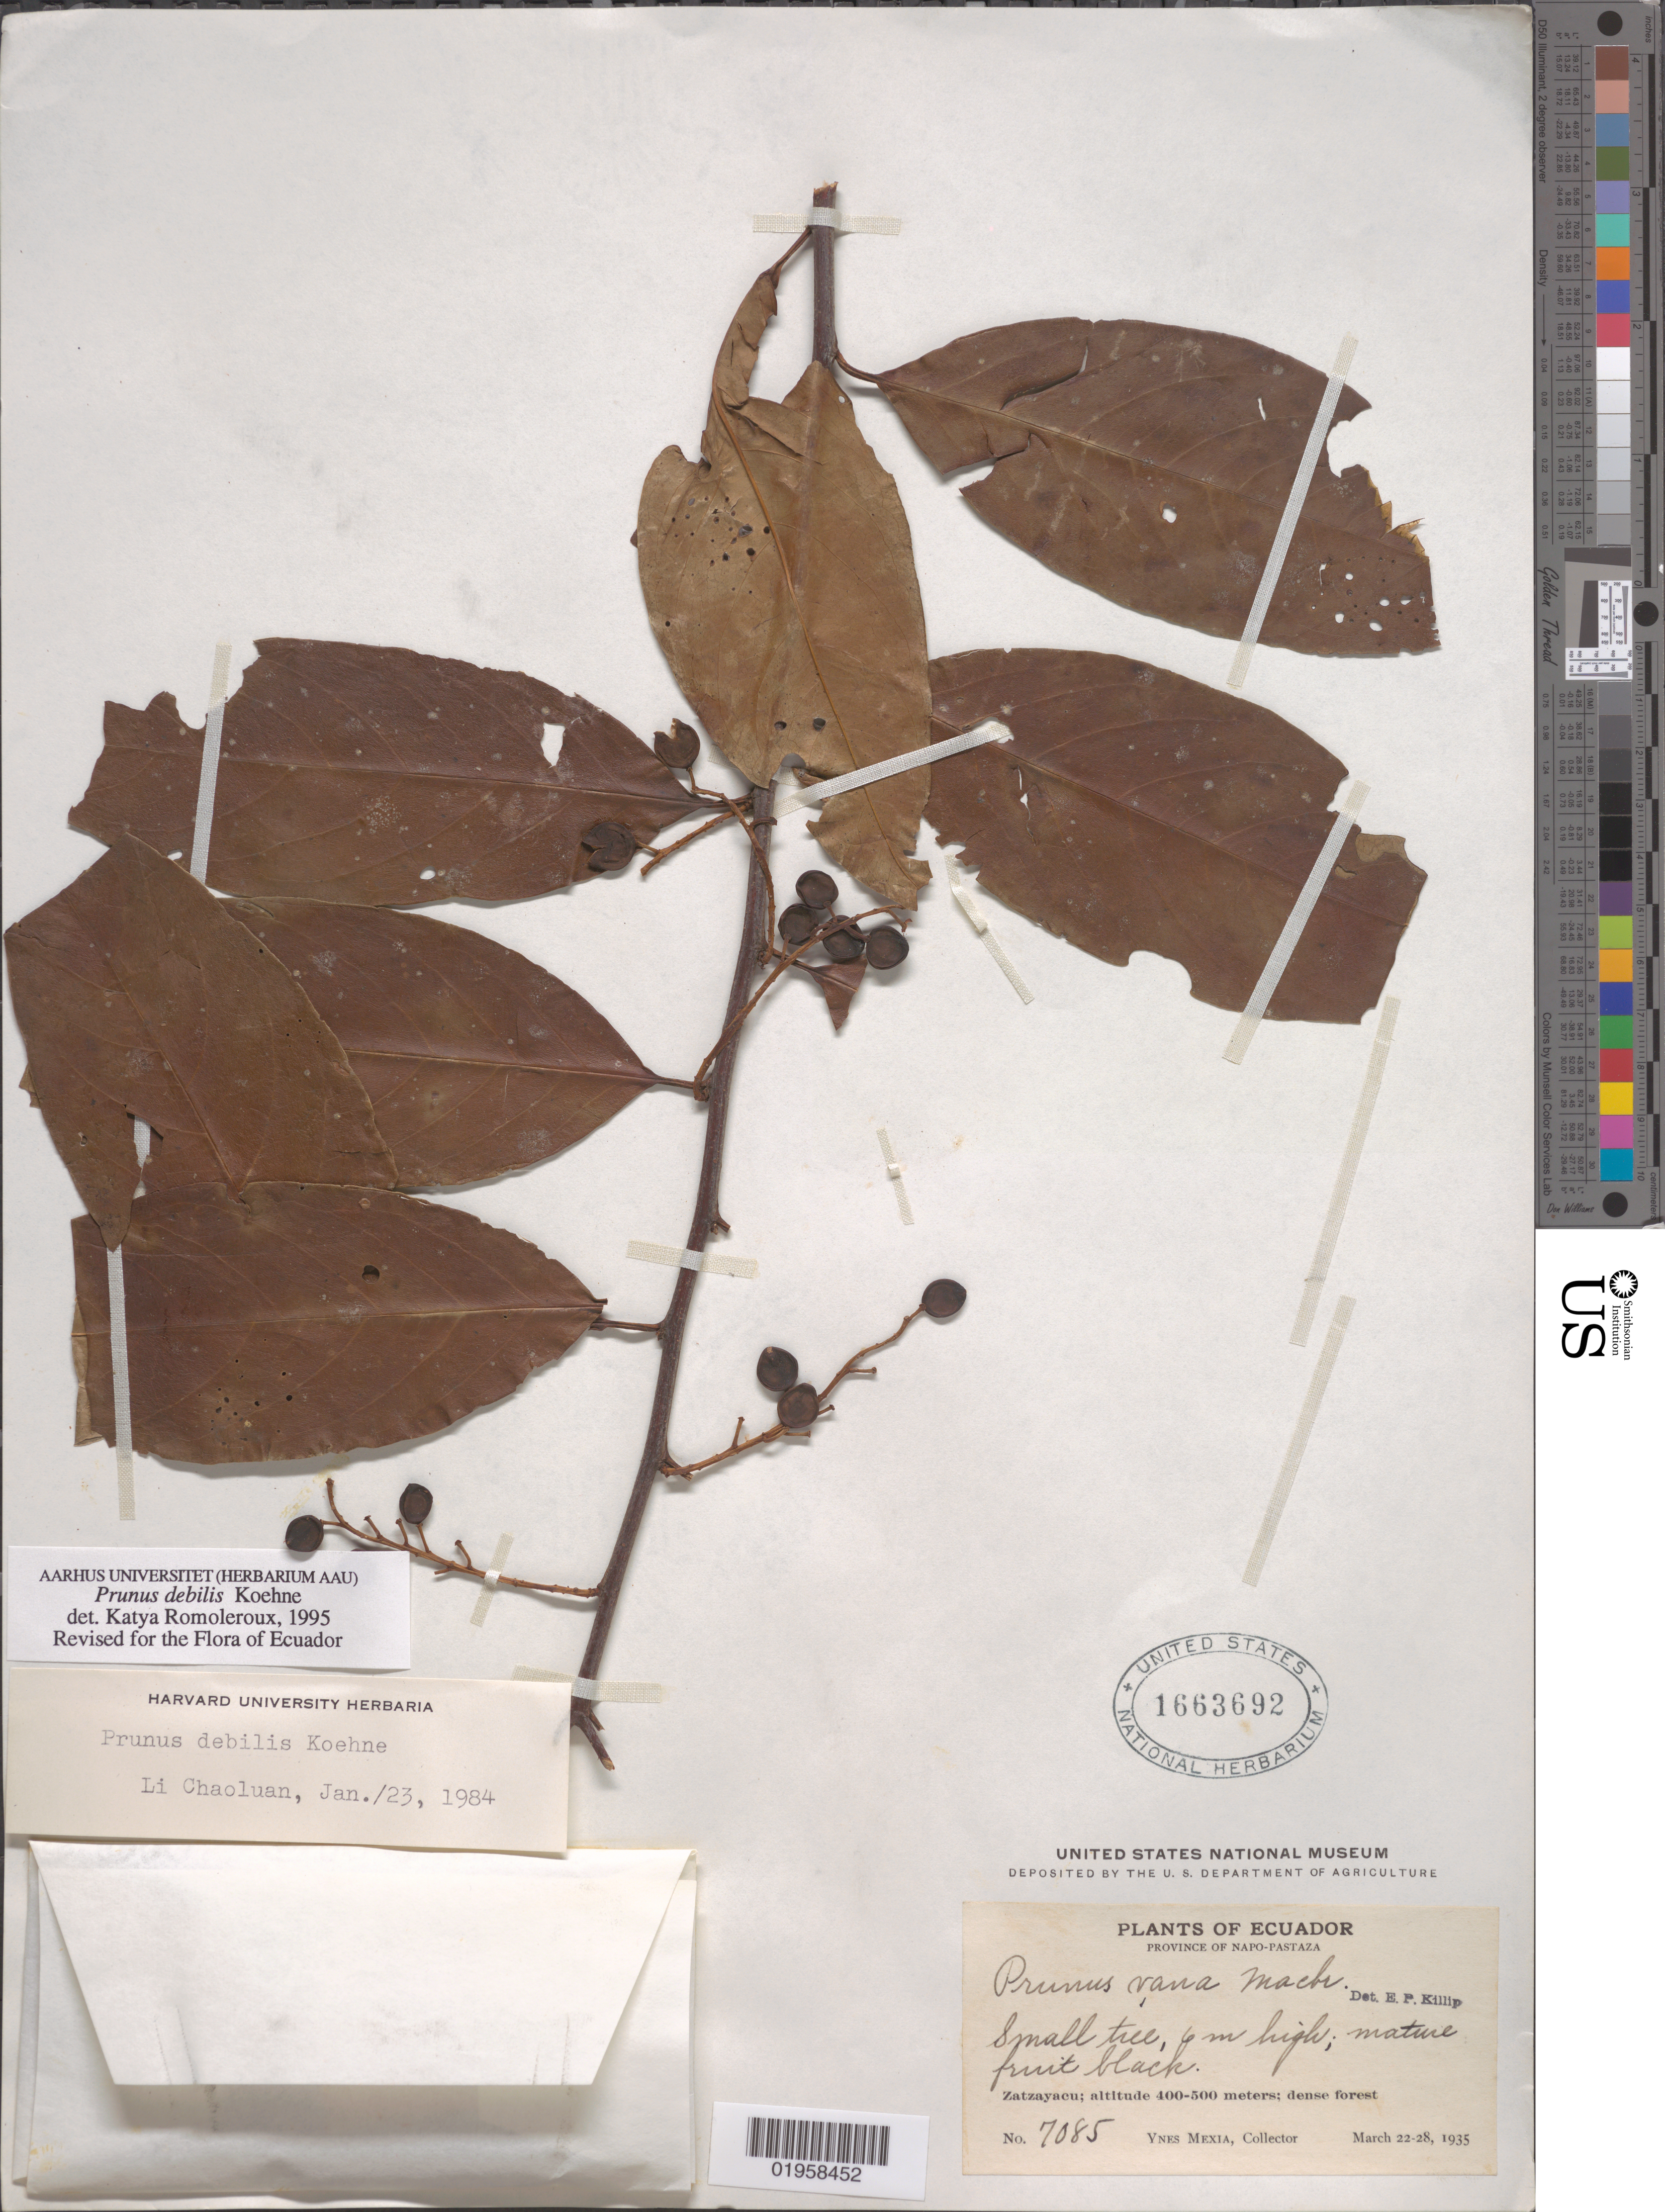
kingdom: Plantae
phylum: Tracheophyta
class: Magnoliopsida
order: Rosales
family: Rosaceae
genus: Prunus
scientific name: Prunus debilis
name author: Koehne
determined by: Romoleroux, K.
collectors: Y. Mexia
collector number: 7085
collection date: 1935-03-22/1935-03-28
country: Ecuador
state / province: Napo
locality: Zatzayacu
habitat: Dense forest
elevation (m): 400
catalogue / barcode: US 1663692